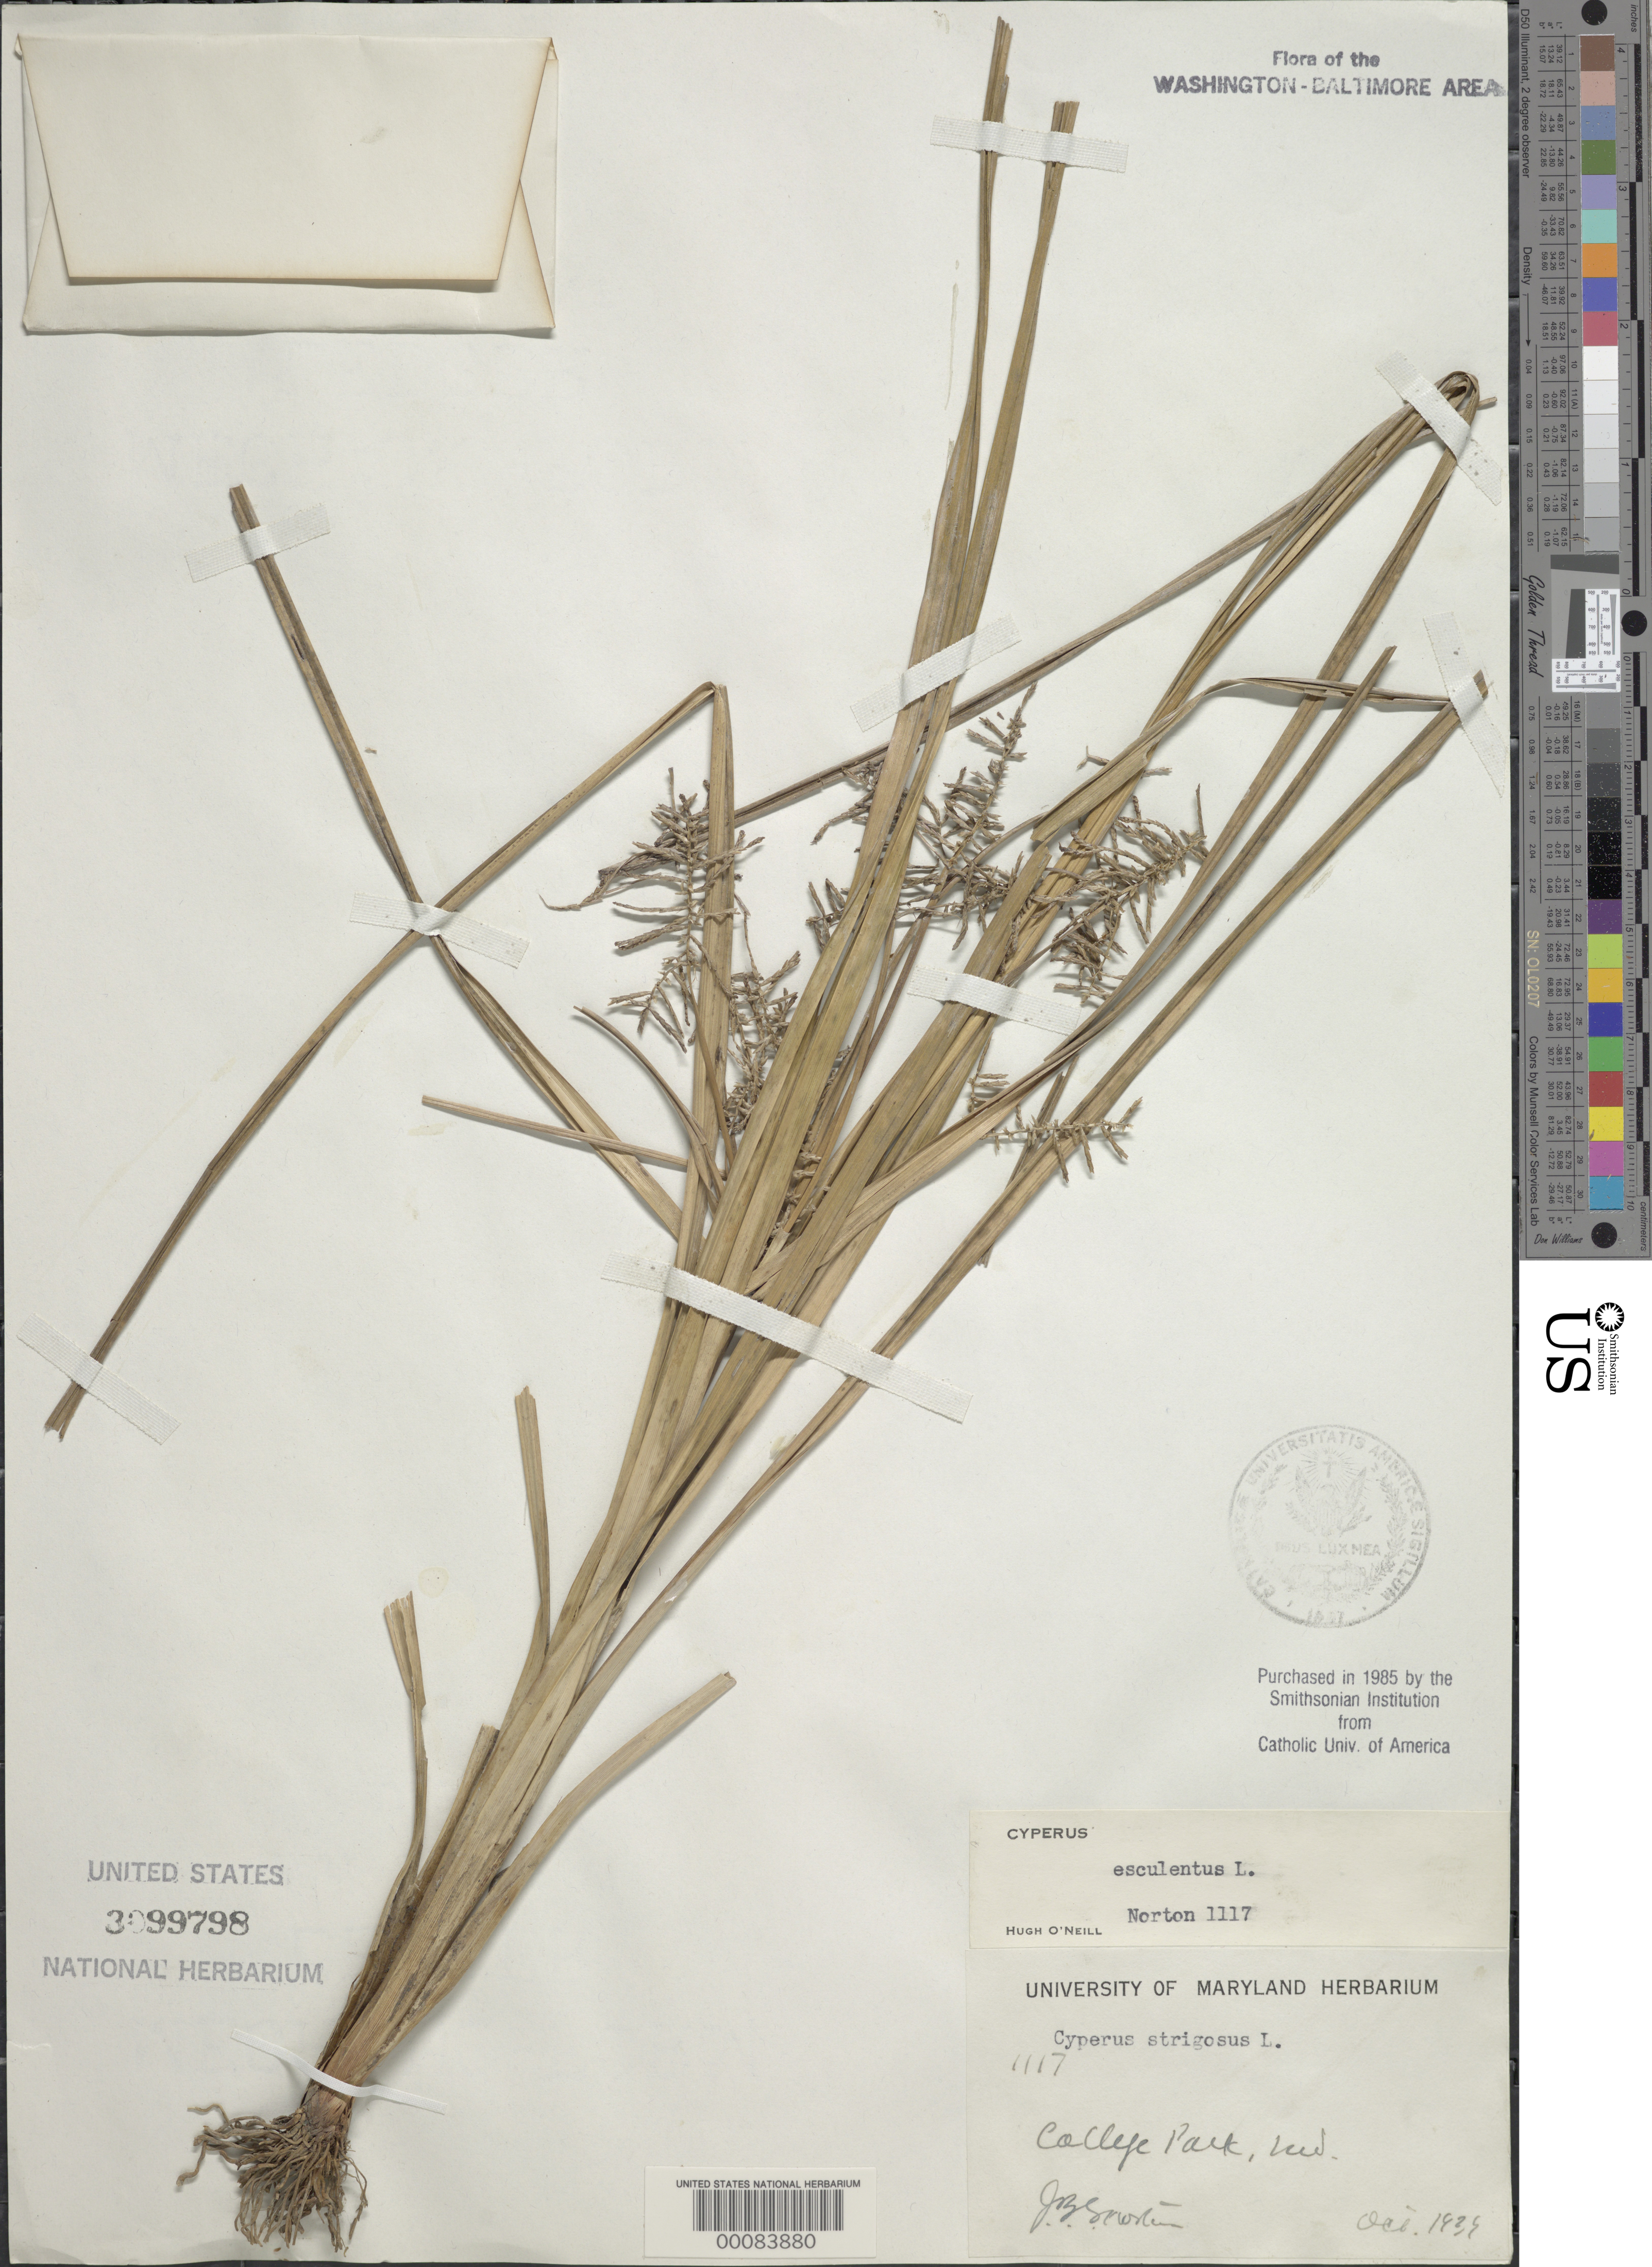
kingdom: Plantae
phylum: Tracheophyta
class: Liliopsida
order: Poales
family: Cyperaceae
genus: Cyperus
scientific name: Cyperus esculentus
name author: L.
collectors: J. B. S. Norton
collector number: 1117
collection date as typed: Oct 1939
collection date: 1939-10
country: United States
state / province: Maryland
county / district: Prince George's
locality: College Park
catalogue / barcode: US 3099798